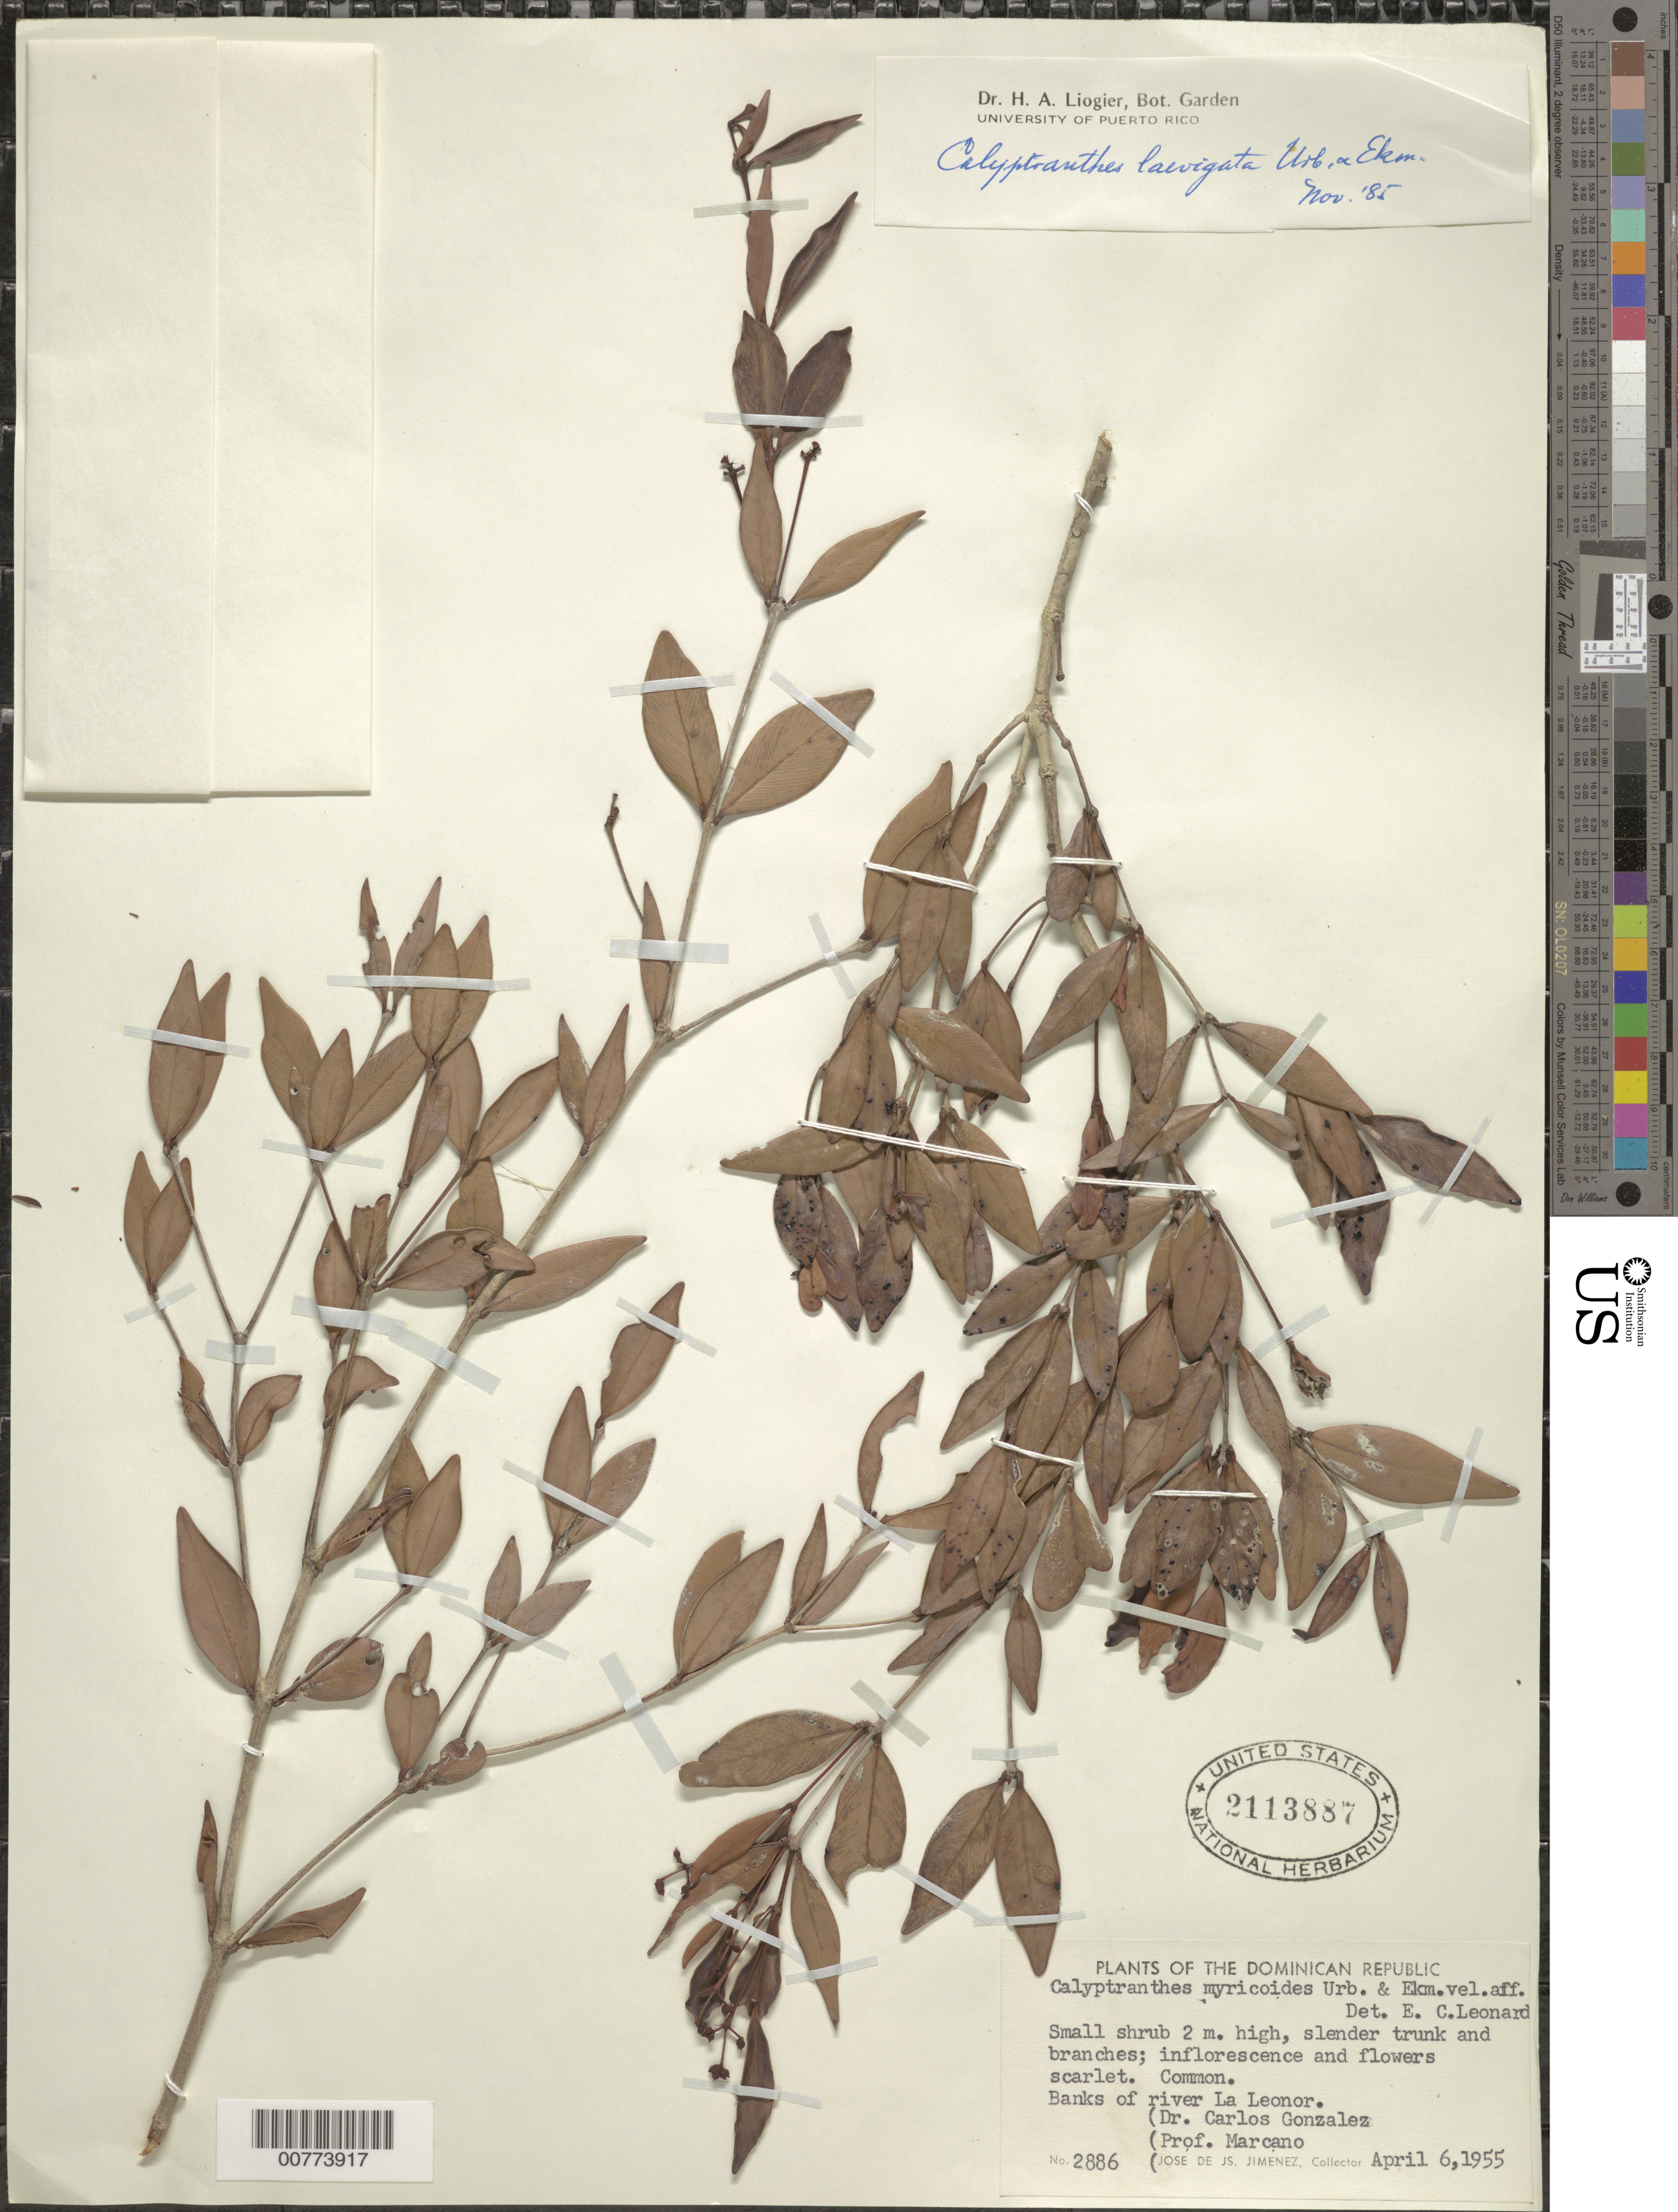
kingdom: Plantae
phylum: Tracheophyta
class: Magnoliopsida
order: Myrtales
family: Myrtaceae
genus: Myrcia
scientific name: Myrcia neolaevigata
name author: K. Campbell & Peguero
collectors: C. Gonzalez & E. J. Marcano F.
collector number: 2886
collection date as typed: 06 Apr 1955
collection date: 1955-04-06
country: Dominican Republic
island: Hispaniola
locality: River La Leonor.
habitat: Banks of river.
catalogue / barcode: US 2113887